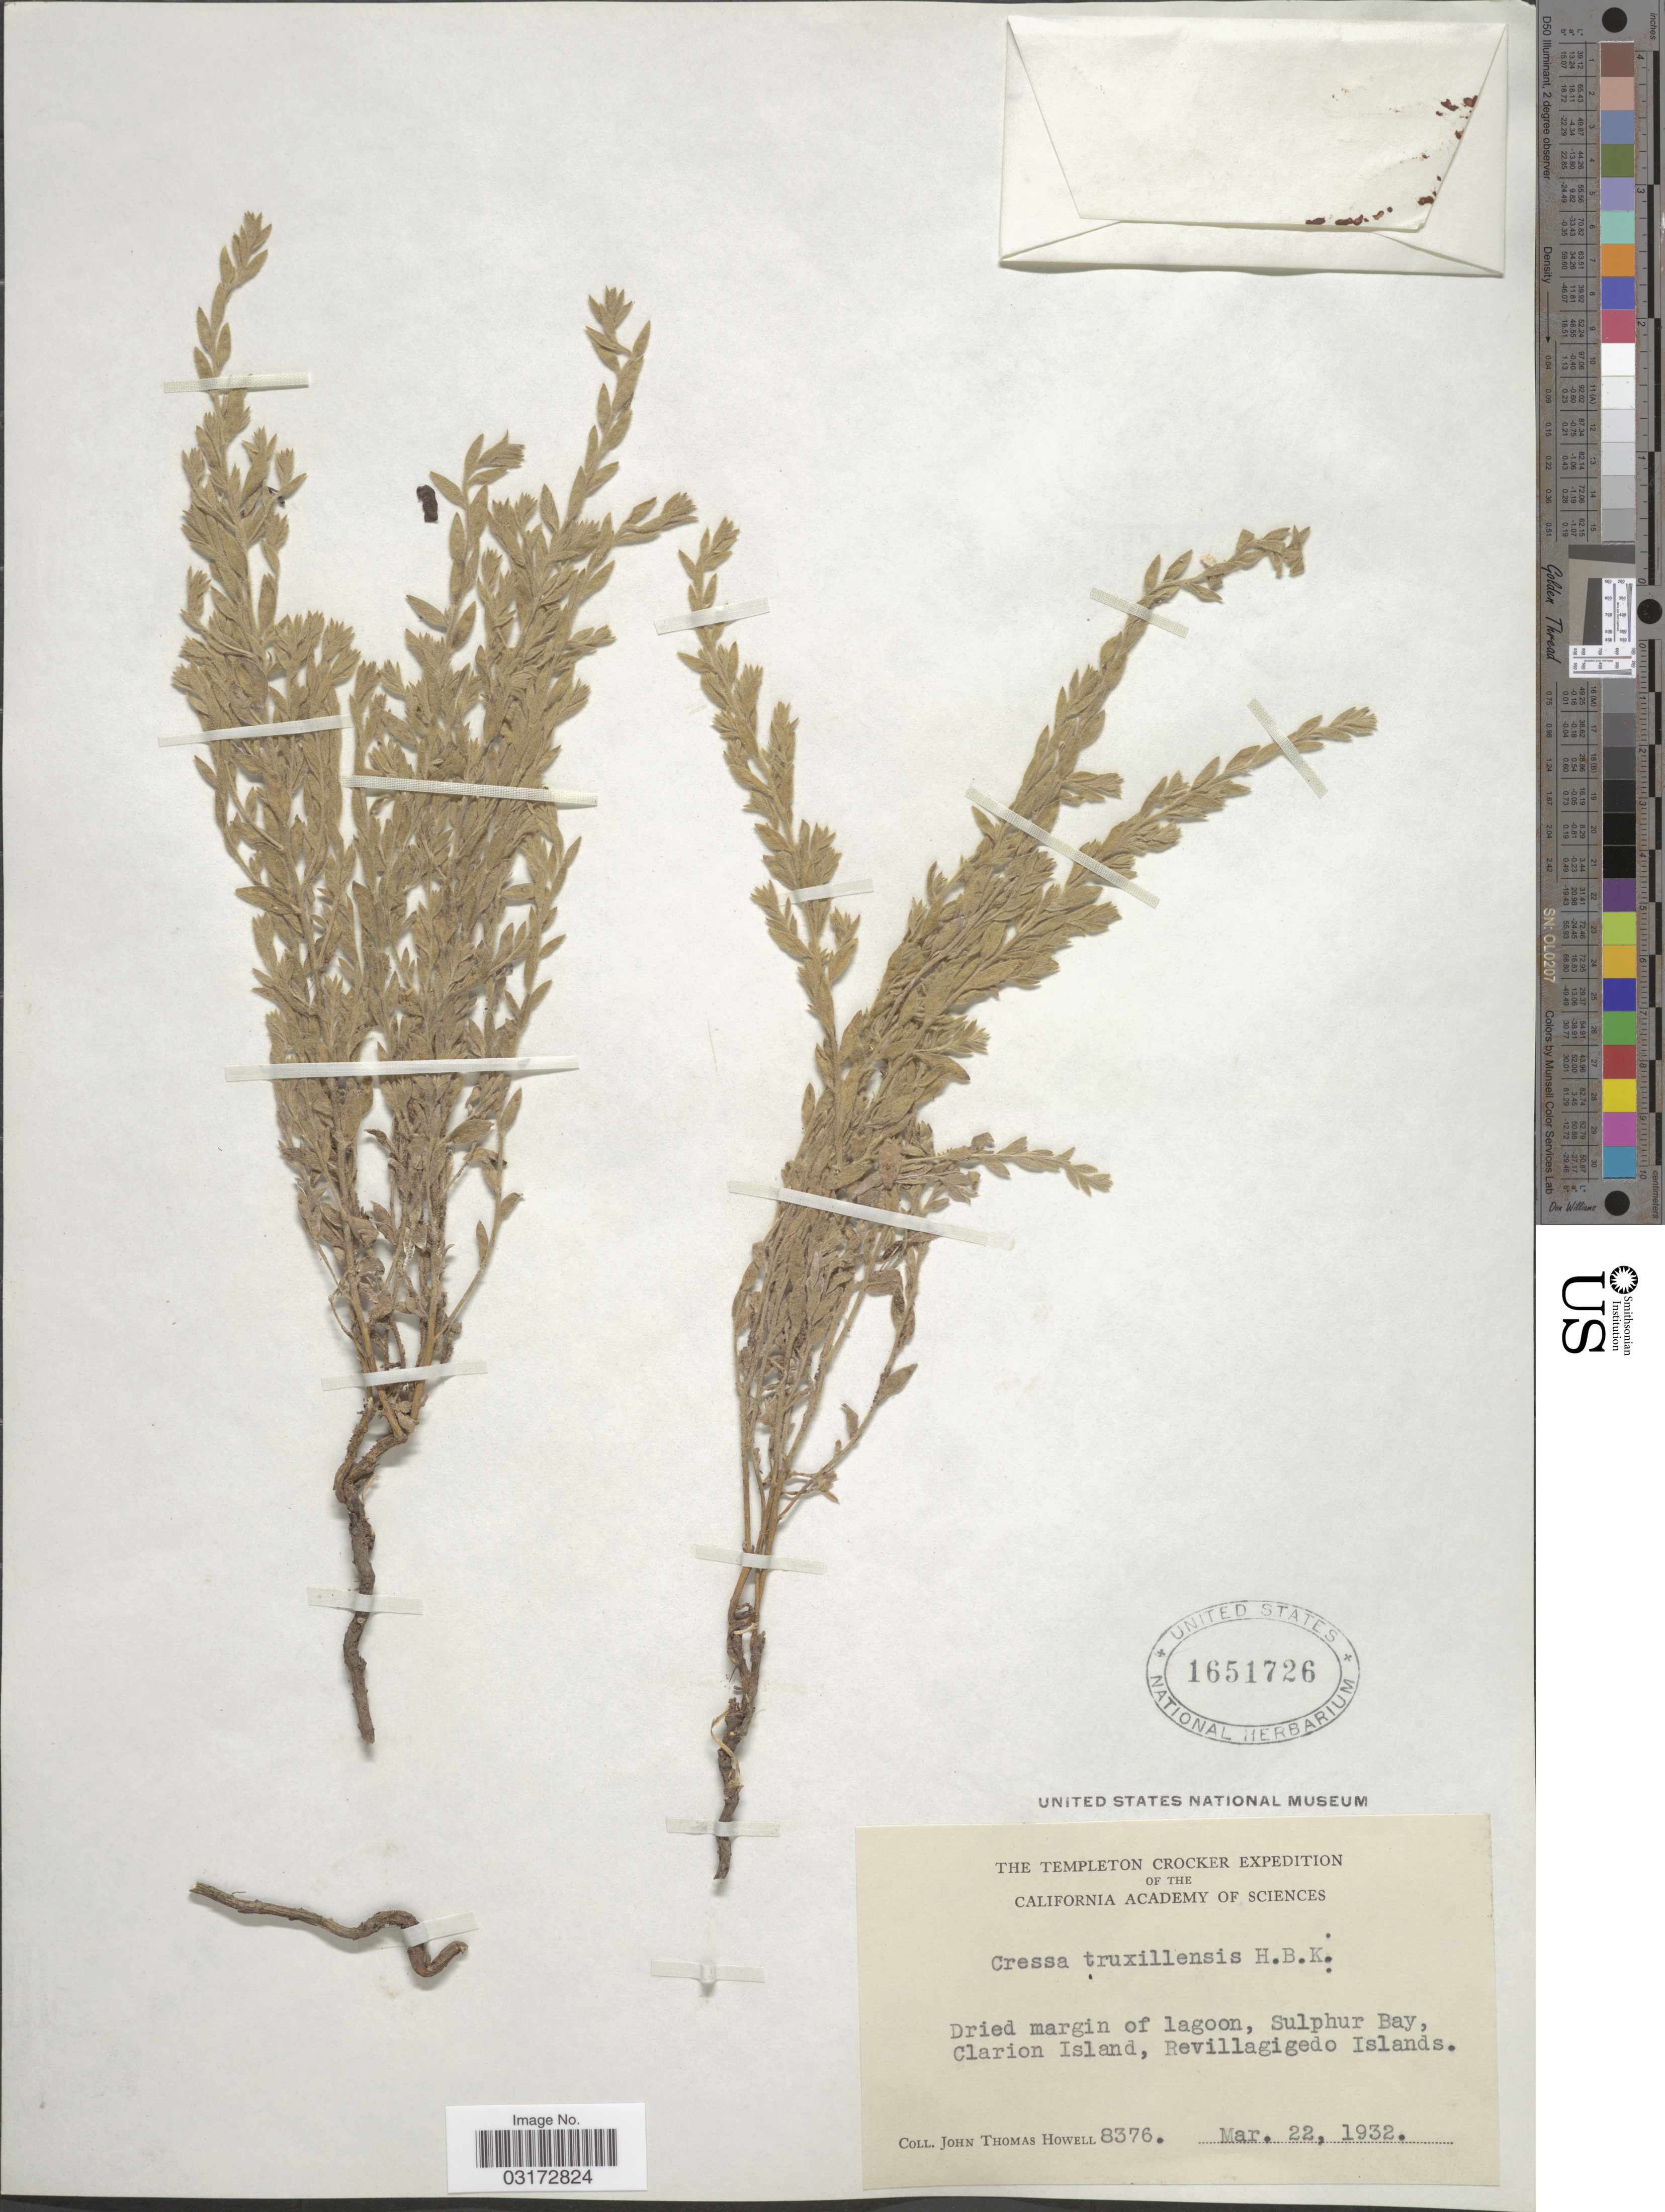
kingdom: Plantae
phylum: Tracheophyta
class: Magnoliopsida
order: Solanales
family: Convolvulaceae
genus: Cressa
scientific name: Cressa truxillensis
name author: Kunth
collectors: J. T. Howell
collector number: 8376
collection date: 1932-03-22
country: Mexico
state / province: Colima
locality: Dried margin of lagoon, Sulphur Bay, Clarion Island, Revillagigedo Islands.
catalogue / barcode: US 1651726